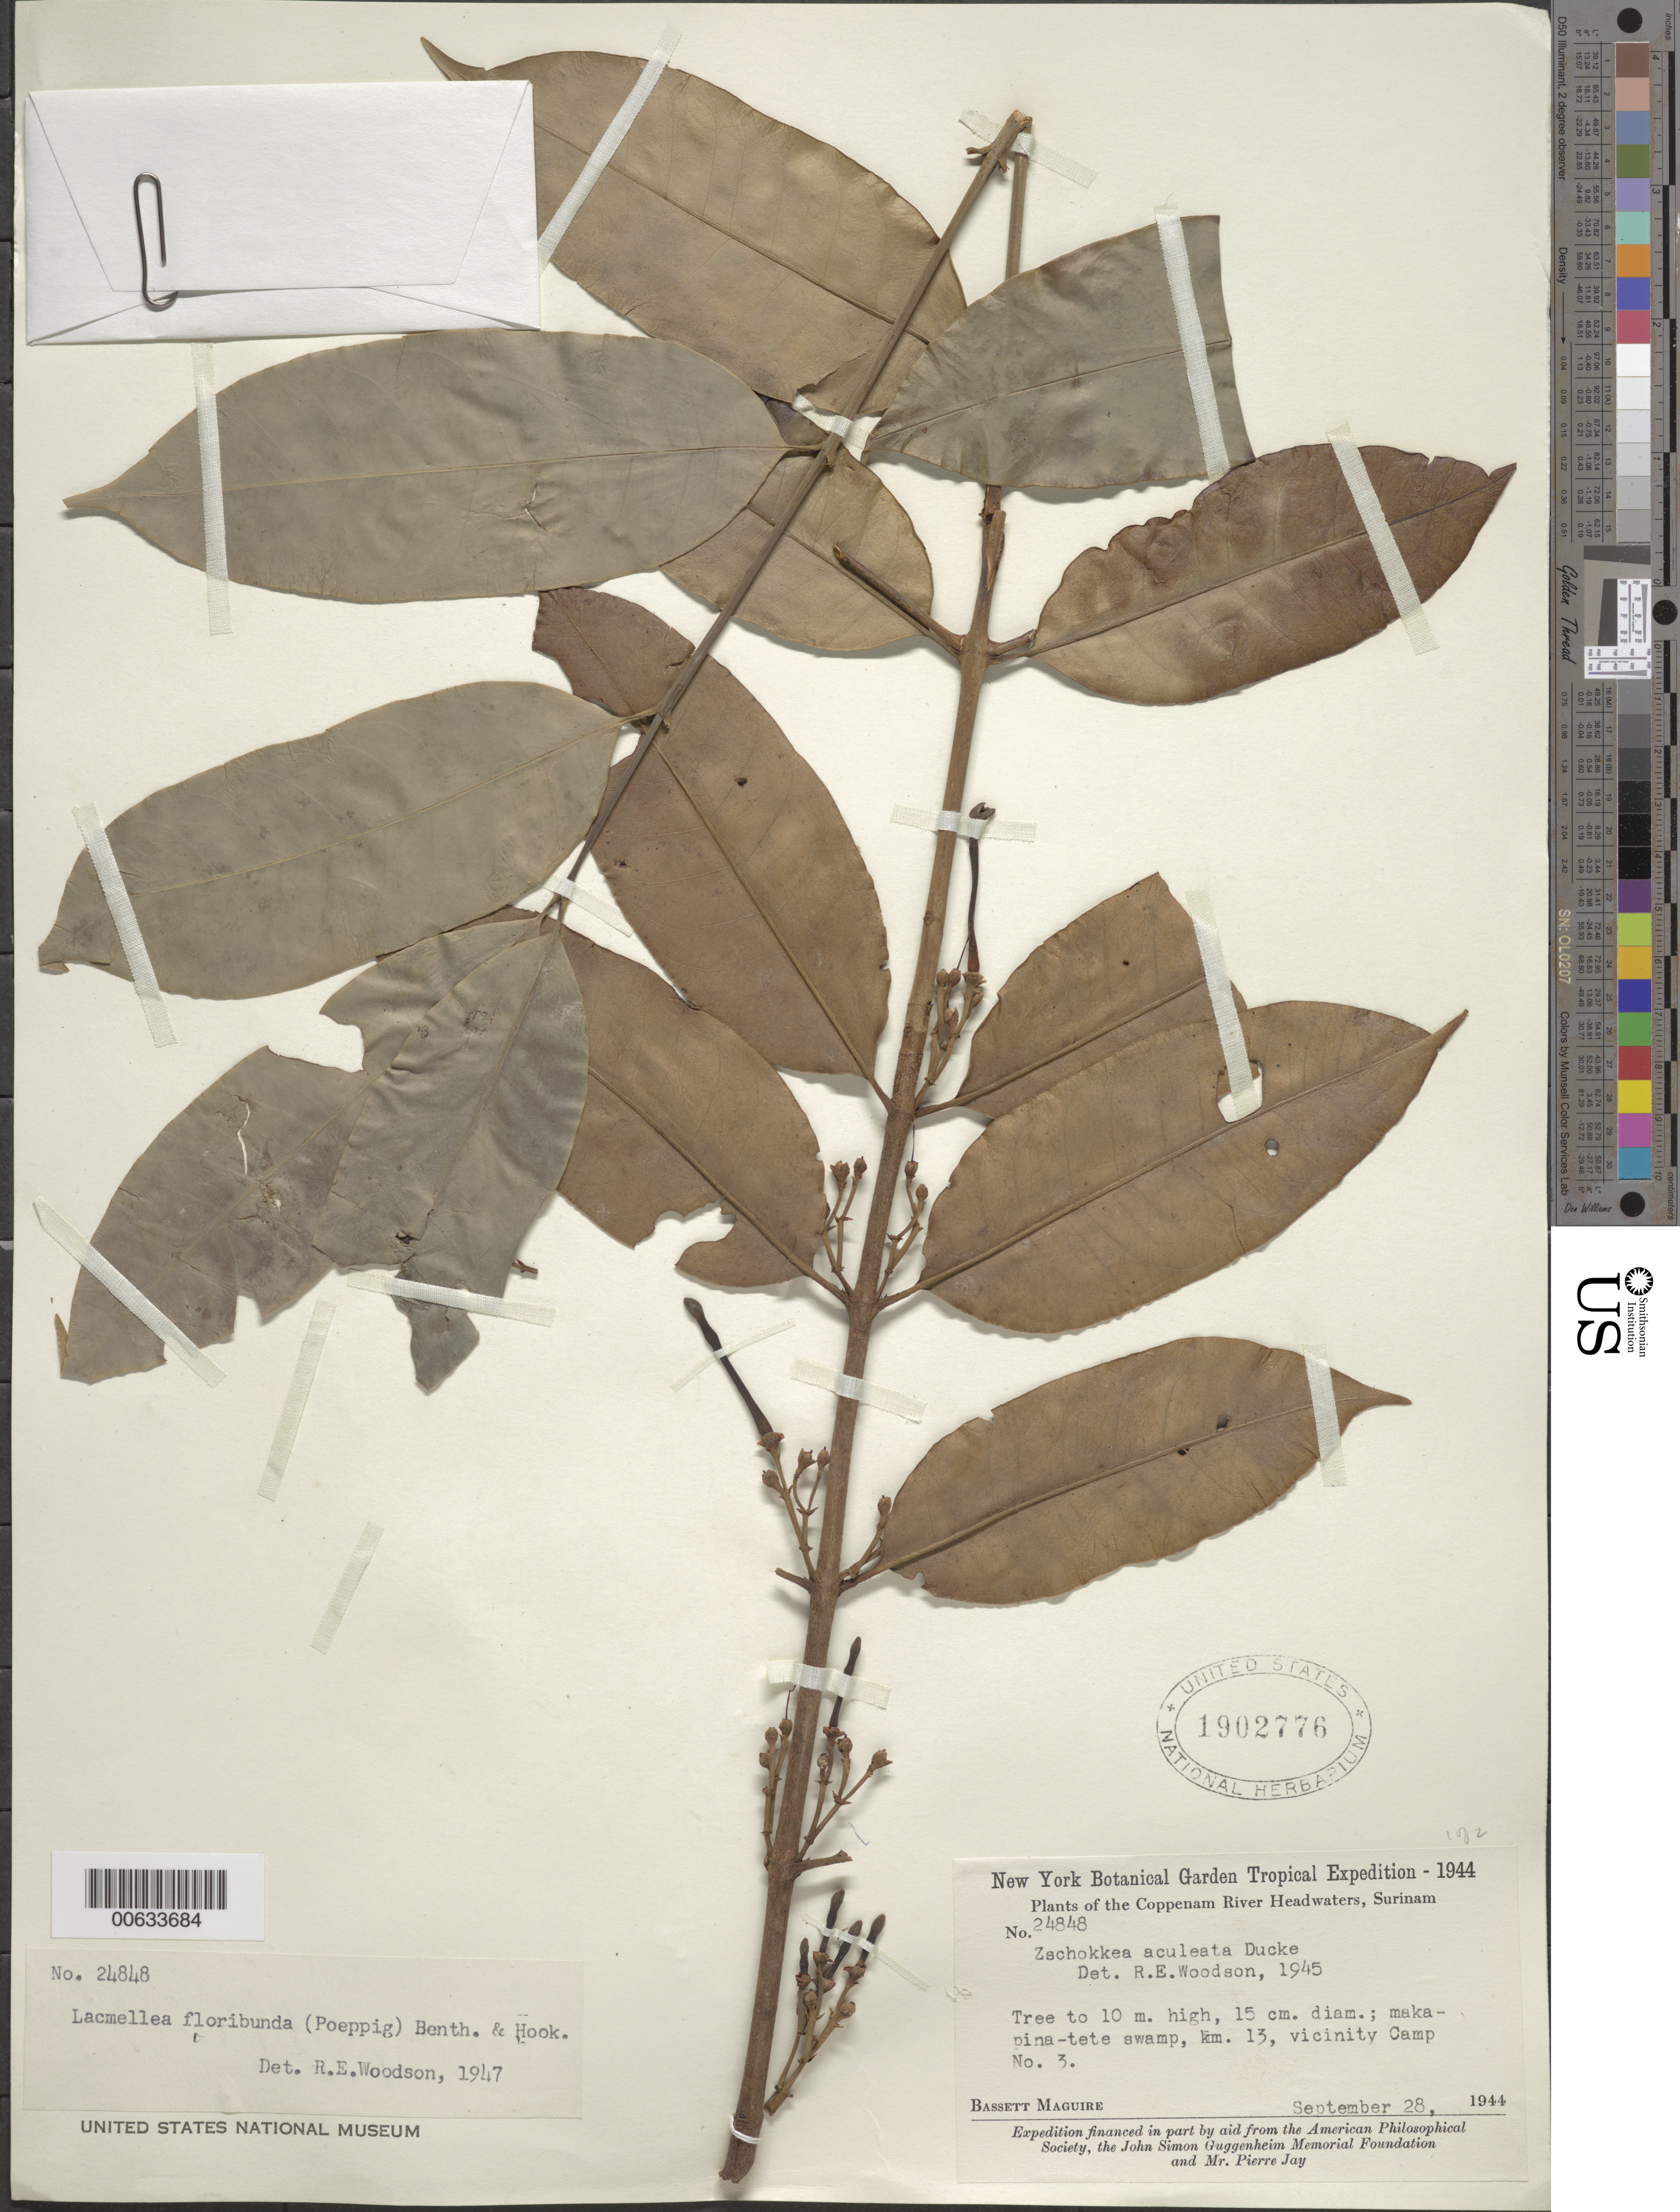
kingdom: Plantae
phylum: Tracheophyta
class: Magnoliopsida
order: Gentianales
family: Apocynaceae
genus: Lacmellea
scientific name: Lacmellea floribunda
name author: (Poepp.) Benth. & Hook. f.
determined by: Woodson, R. E., Jr.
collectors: B. Maguire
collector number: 24848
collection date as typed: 28-Sep-44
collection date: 1944-09-28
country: Suriname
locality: Coppename River Headwaters, vic. Camp no. 3, km 13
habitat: Maka-pina-tete swamp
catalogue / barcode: US 1902776